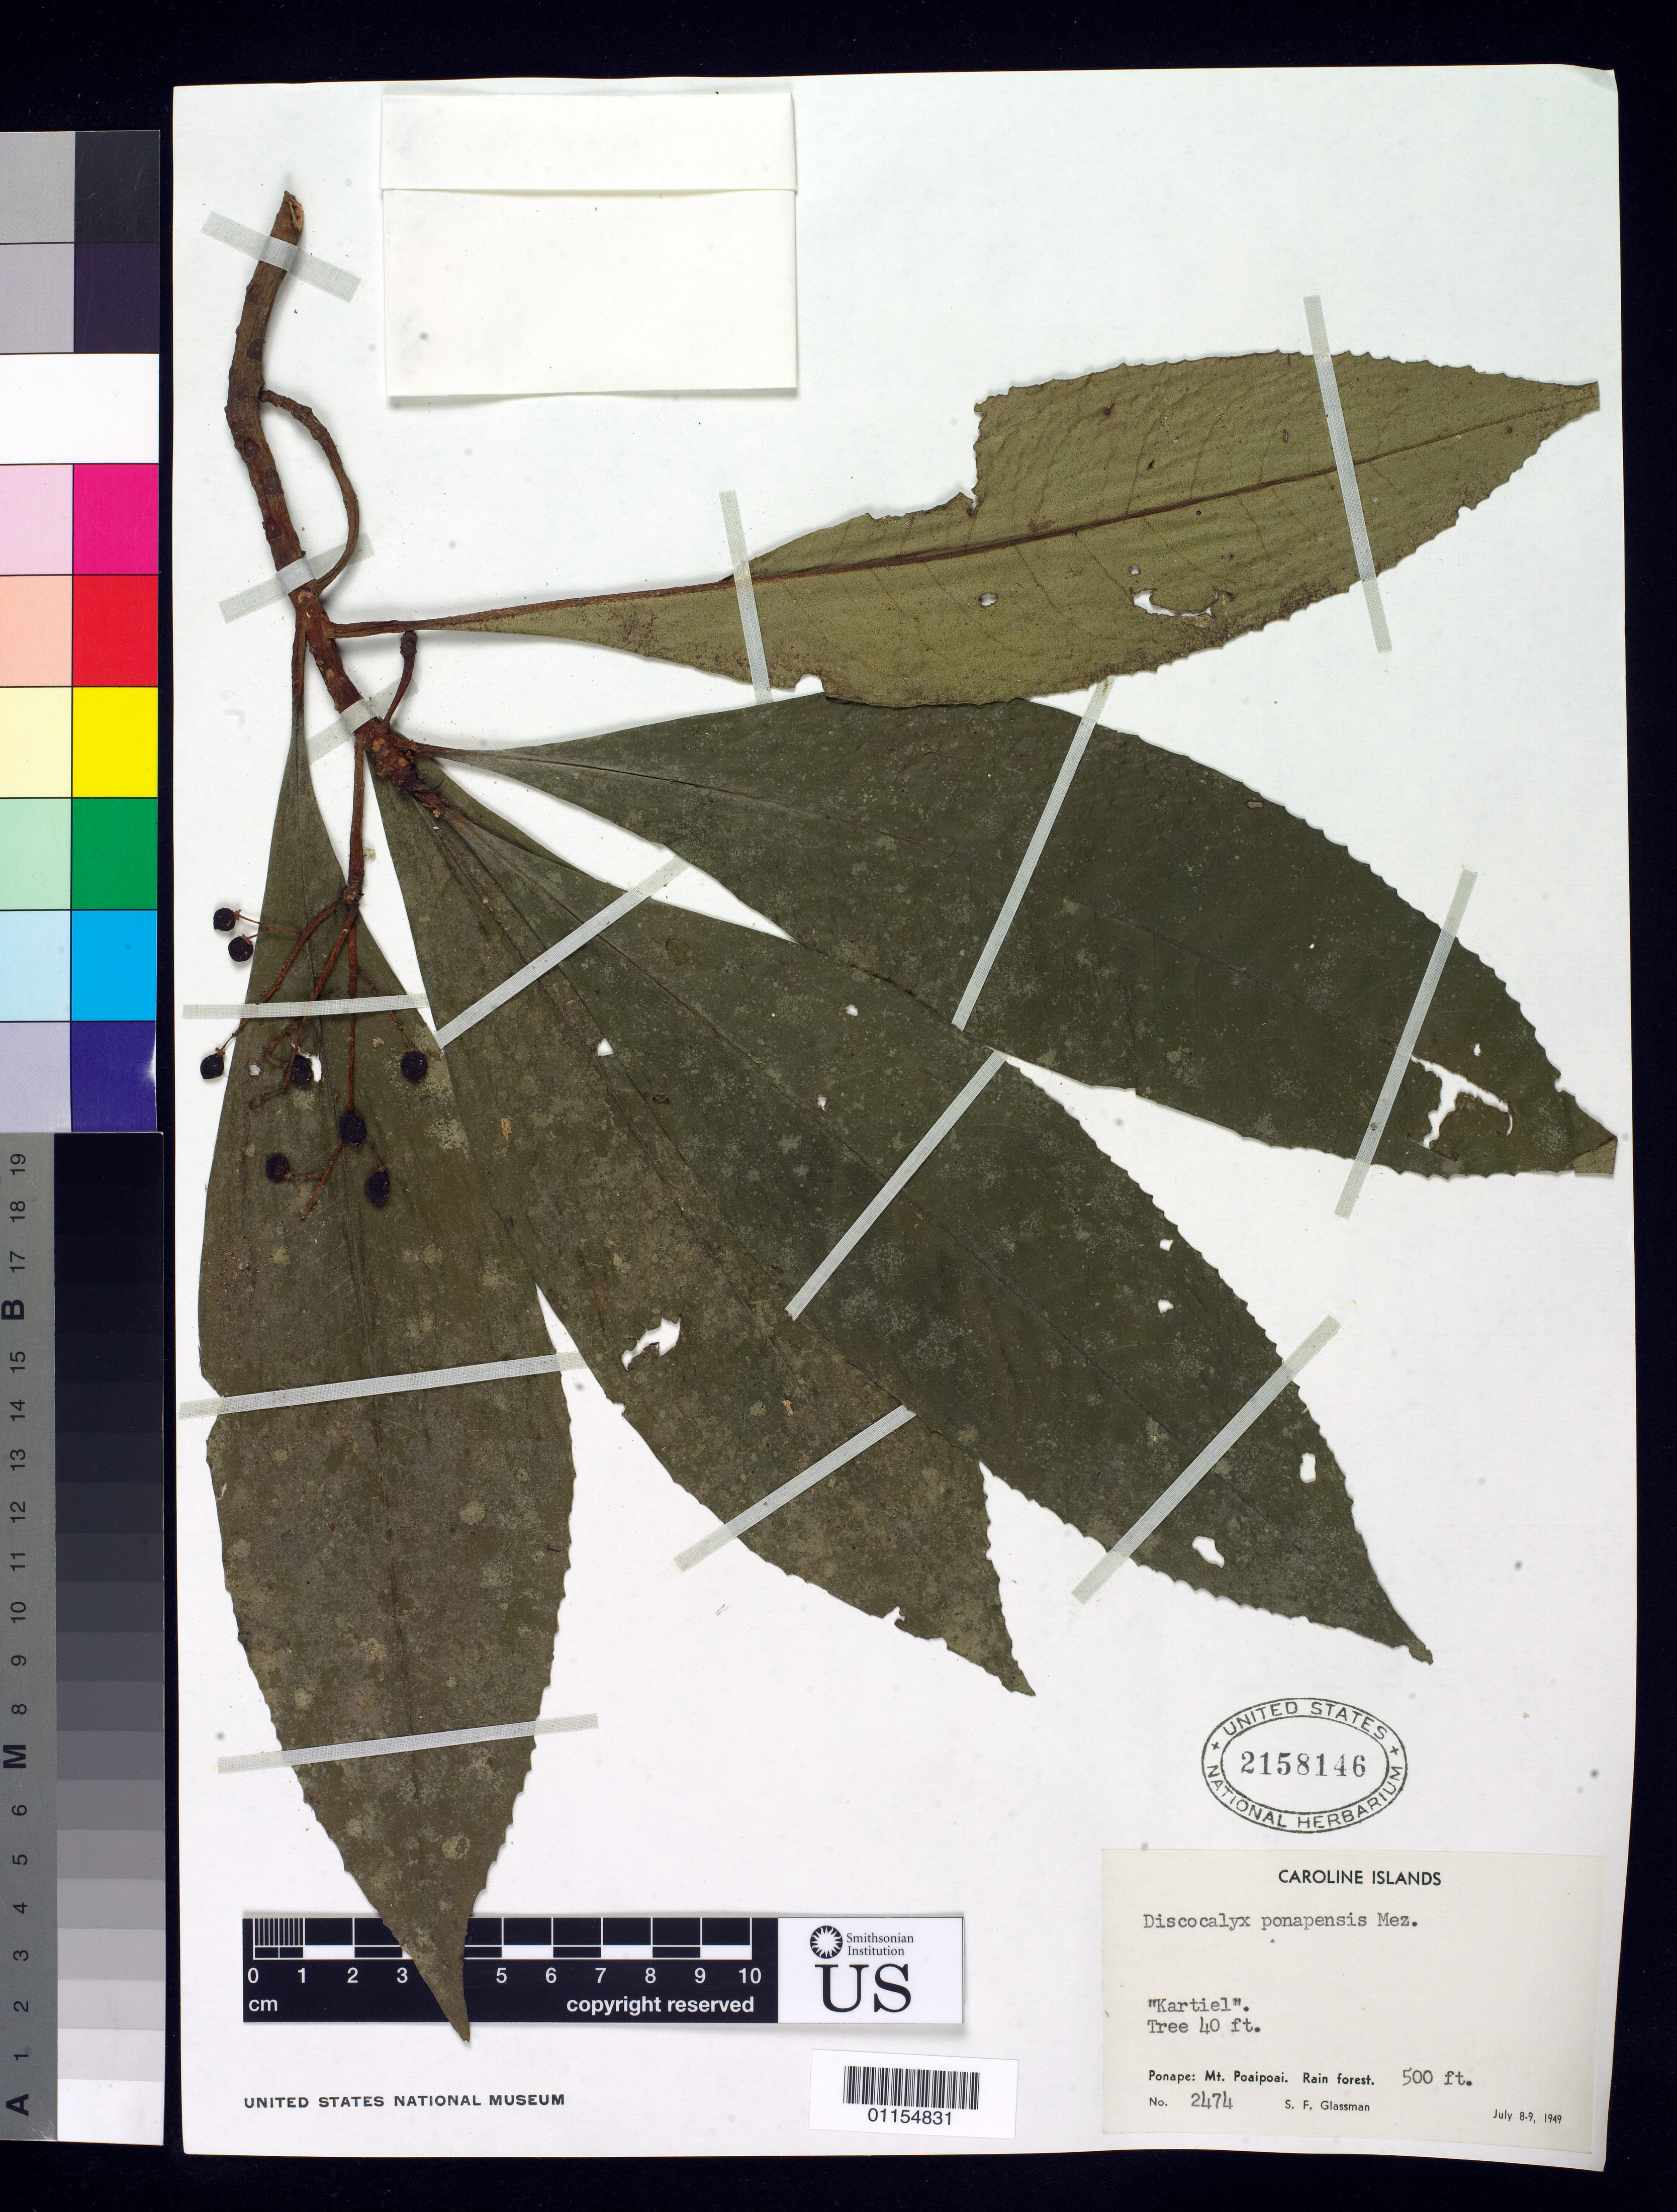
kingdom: Plantae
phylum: Tracheophyta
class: Magnoliopsida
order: Ericales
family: Primulaceae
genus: Discocalyx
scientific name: Discocalyx ponapensis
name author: Mez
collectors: S. F. Glassman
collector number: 2474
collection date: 1949-07-08/1949-07-09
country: Micronesia, Federated States of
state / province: Pohnpei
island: Pohnpei [Ponape]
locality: Mt. Poaipoai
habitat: Rain Forest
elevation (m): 152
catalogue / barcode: US 2158146